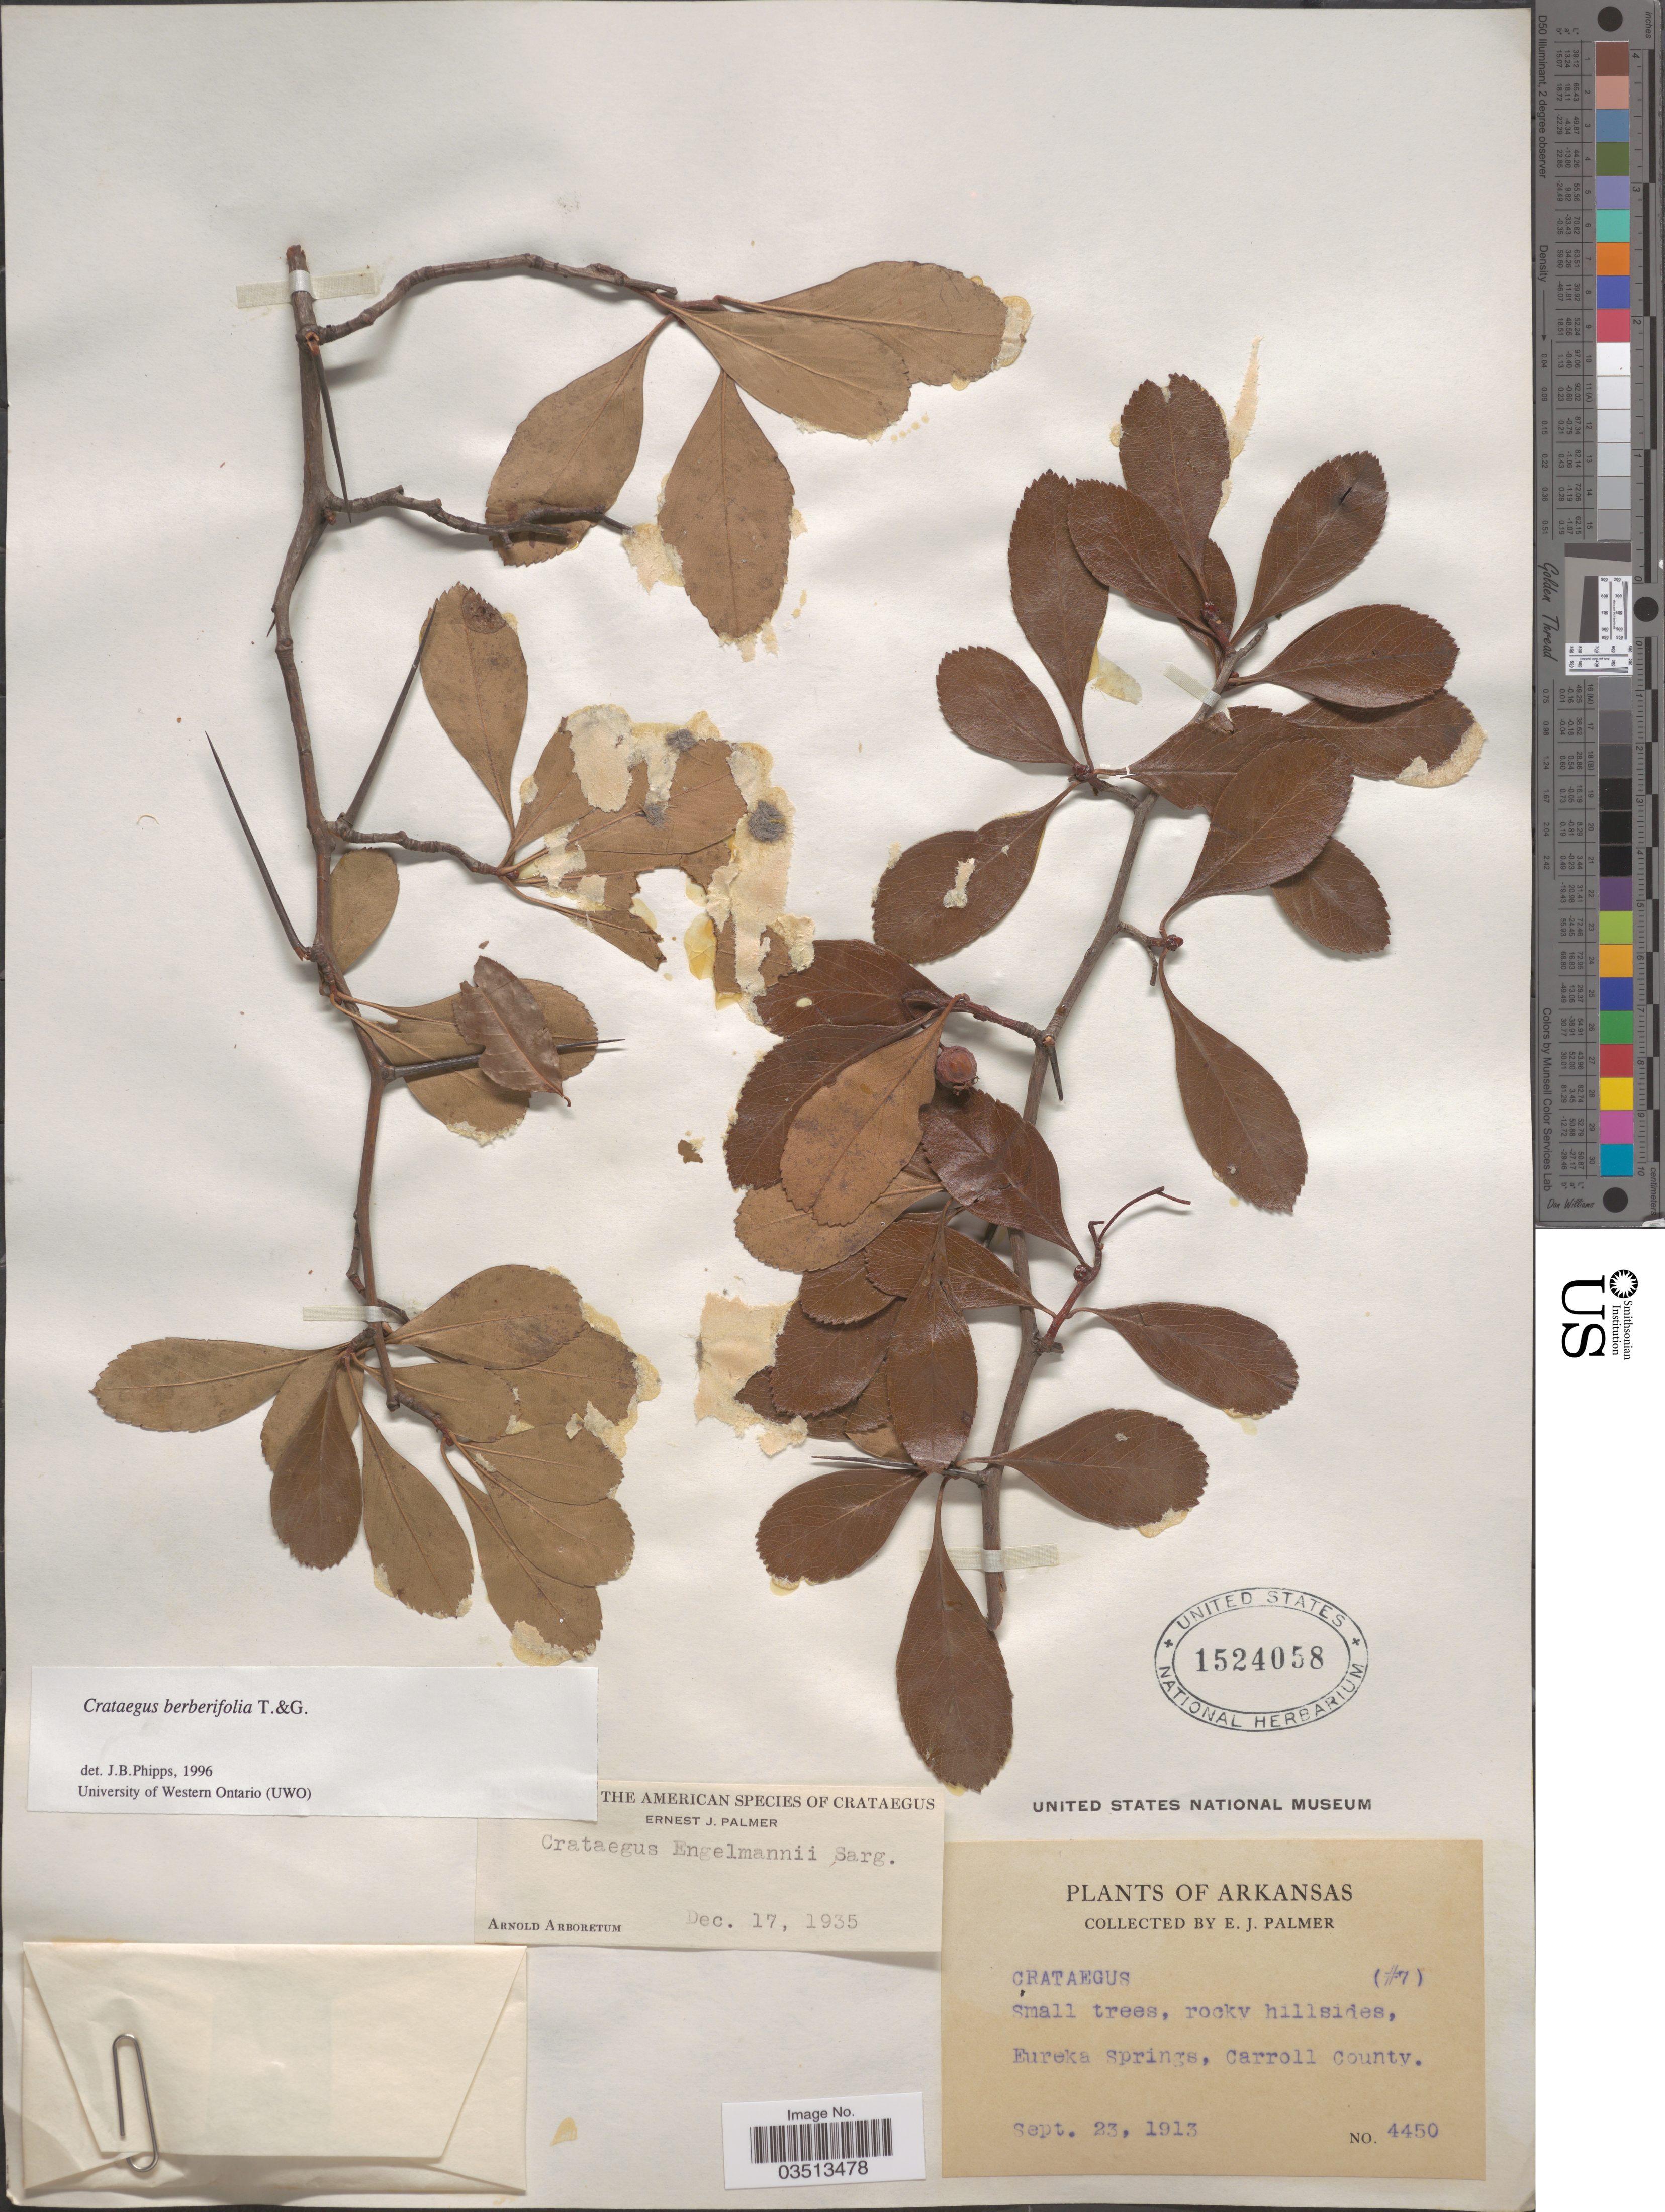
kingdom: Plantae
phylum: Tracheophyta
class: Magnoliopsida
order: Rosales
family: Rosaceae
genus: Crataegus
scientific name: Crataegus berberifolia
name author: Torr. & A. Gray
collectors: E. J. Palmer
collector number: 4450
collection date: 1913-09-23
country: United States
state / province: Arkansas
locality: Small trees, rocky hillsides, Eureka Springs, Carroll County.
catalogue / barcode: US 1524058